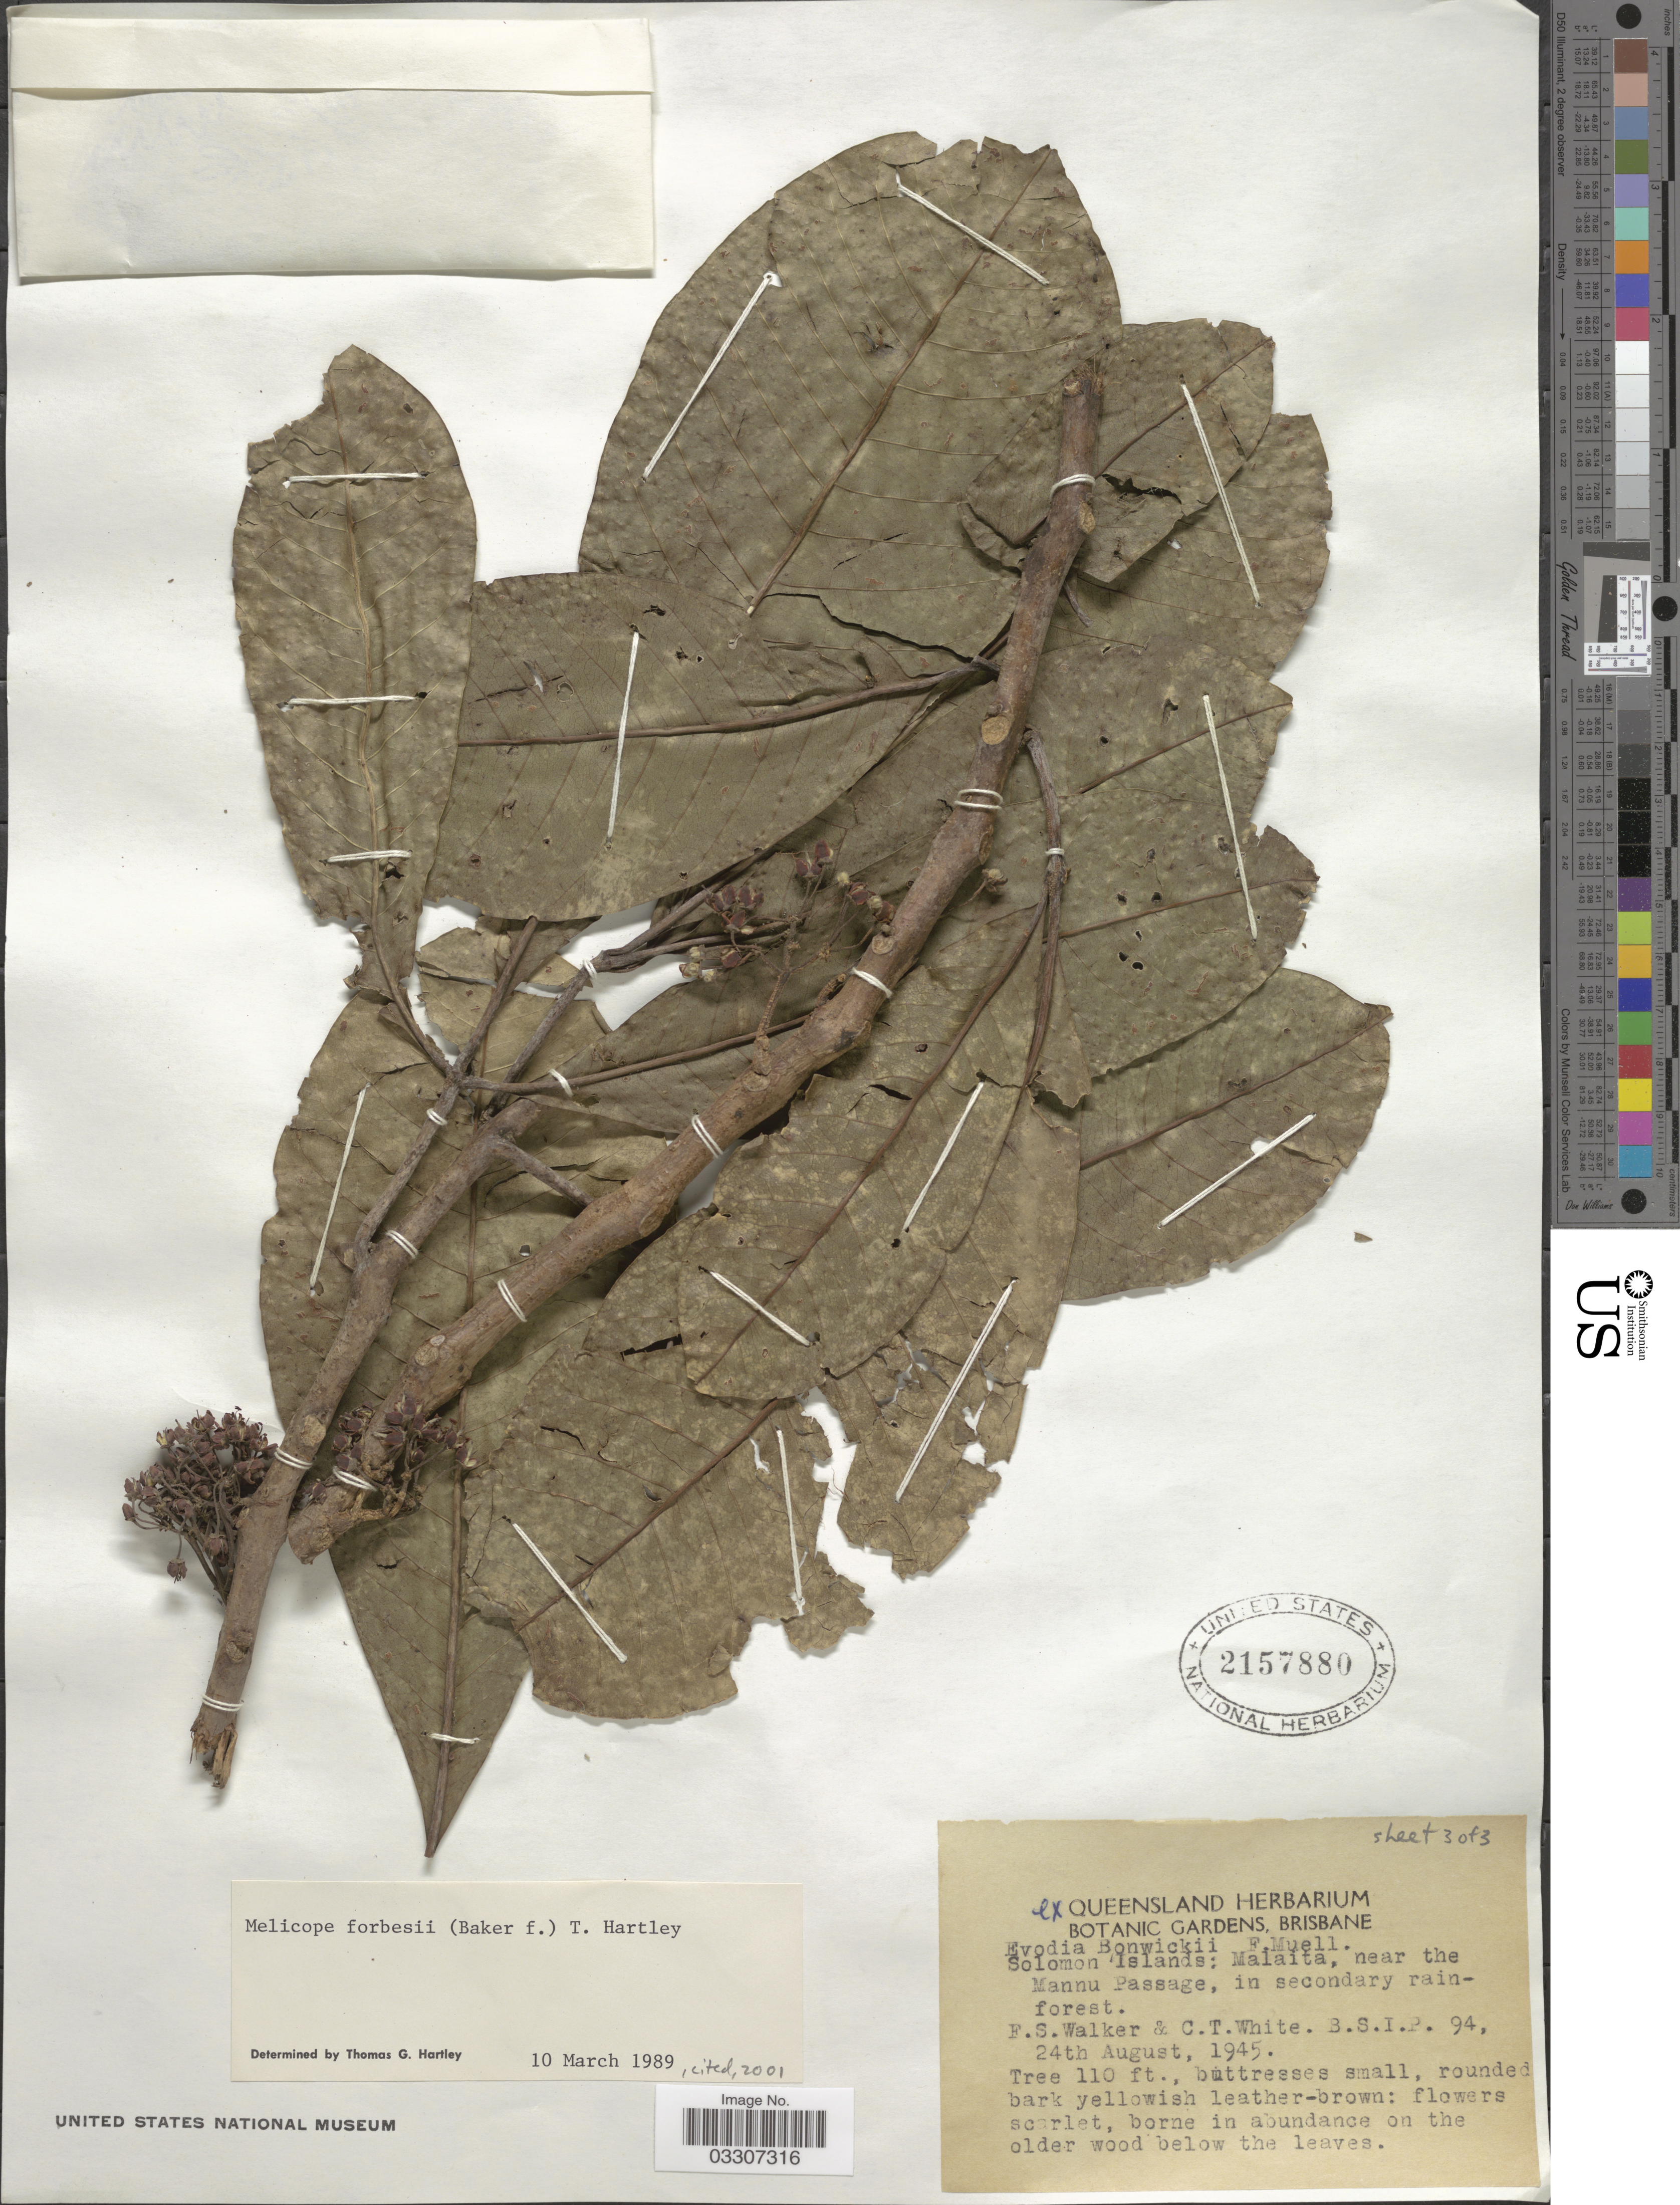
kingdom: Plantae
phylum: Tracheophyta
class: Magnoliopsida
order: Sapindales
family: Rutaceae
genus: Melicope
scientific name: Melicope forbesii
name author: (Baker f.) T.G. Hartley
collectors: F. Walker & C. T. White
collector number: B.S.I.P.94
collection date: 1945-08-24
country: Solomon Islands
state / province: Solomon Islands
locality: Malaita, near the Mannu Passage.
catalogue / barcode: US 2157880